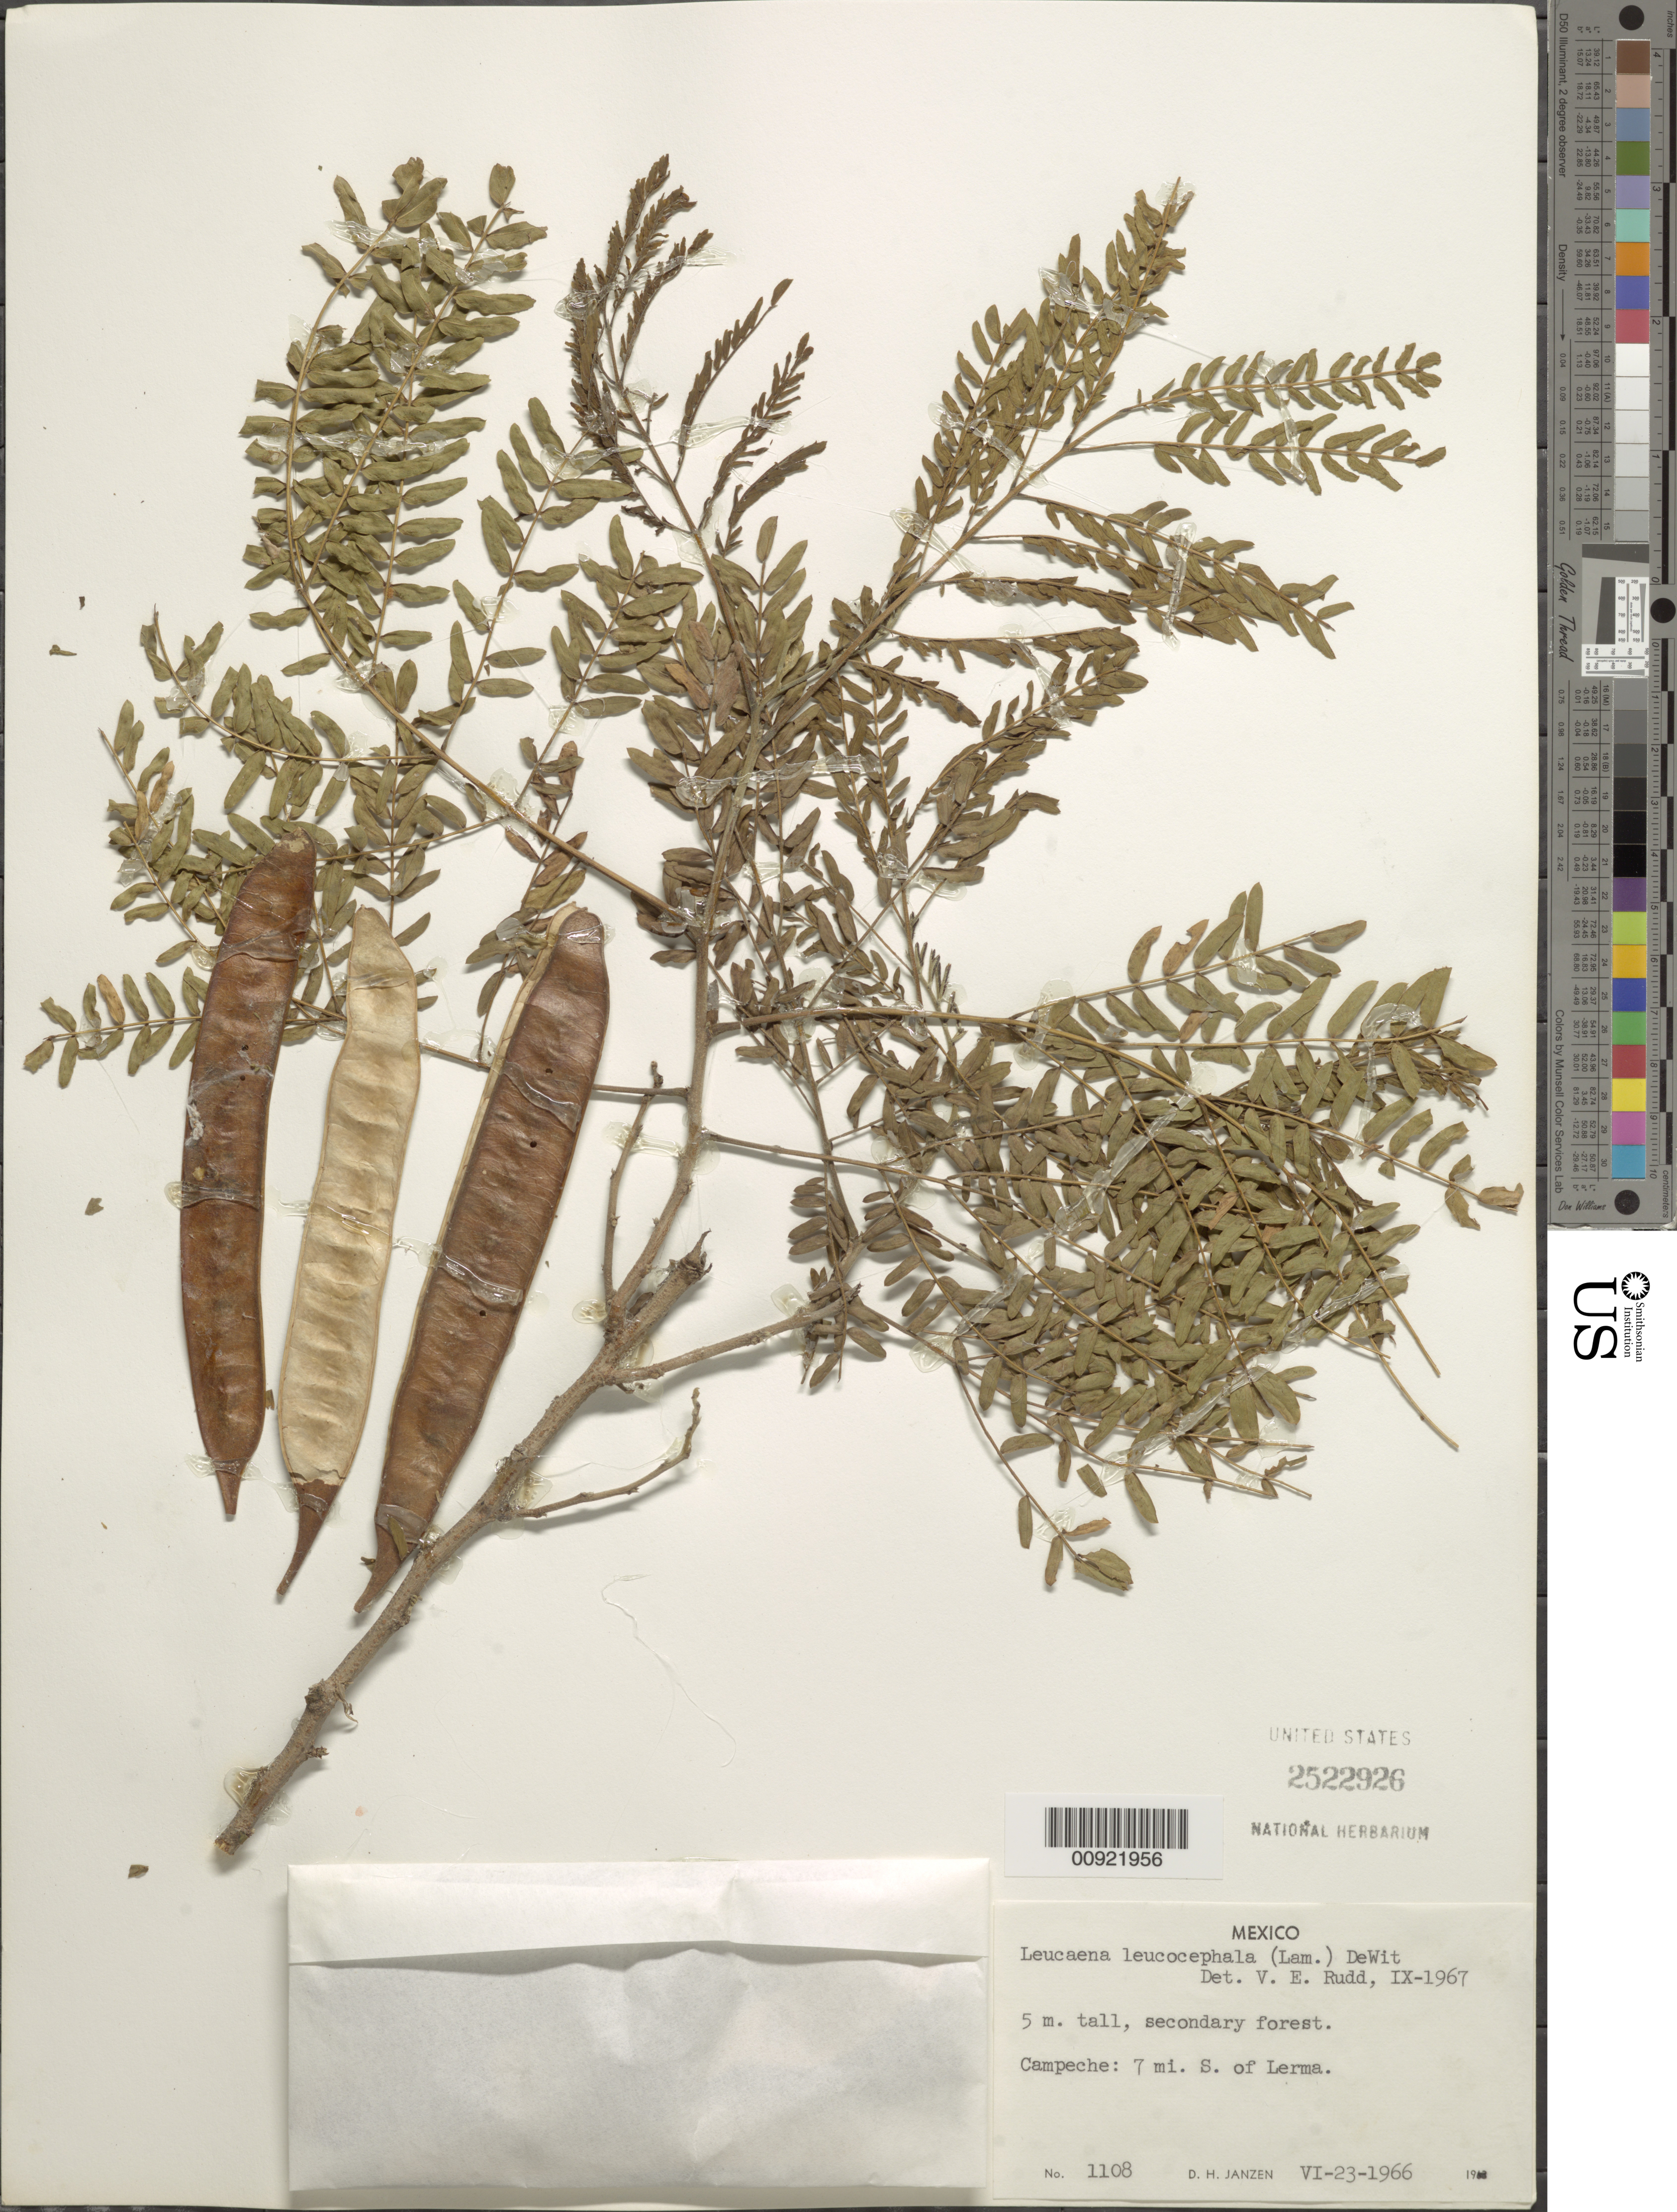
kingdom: Plantae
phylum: Tracheophyta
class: Magnoliopsida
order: Fabales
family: Fabaceae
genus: Leucaena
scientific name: Leucaena leucocephala subsp. leucocephala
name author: (Lam.) de Wit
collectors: D. Janzen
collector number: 1108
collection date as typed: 23 Jun 1966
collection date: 1966-06-23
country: Mexico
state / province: Campeche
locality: Campeche: 7 mi. S of Lerma.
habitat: Secondary forest.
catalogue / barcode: US 2522926